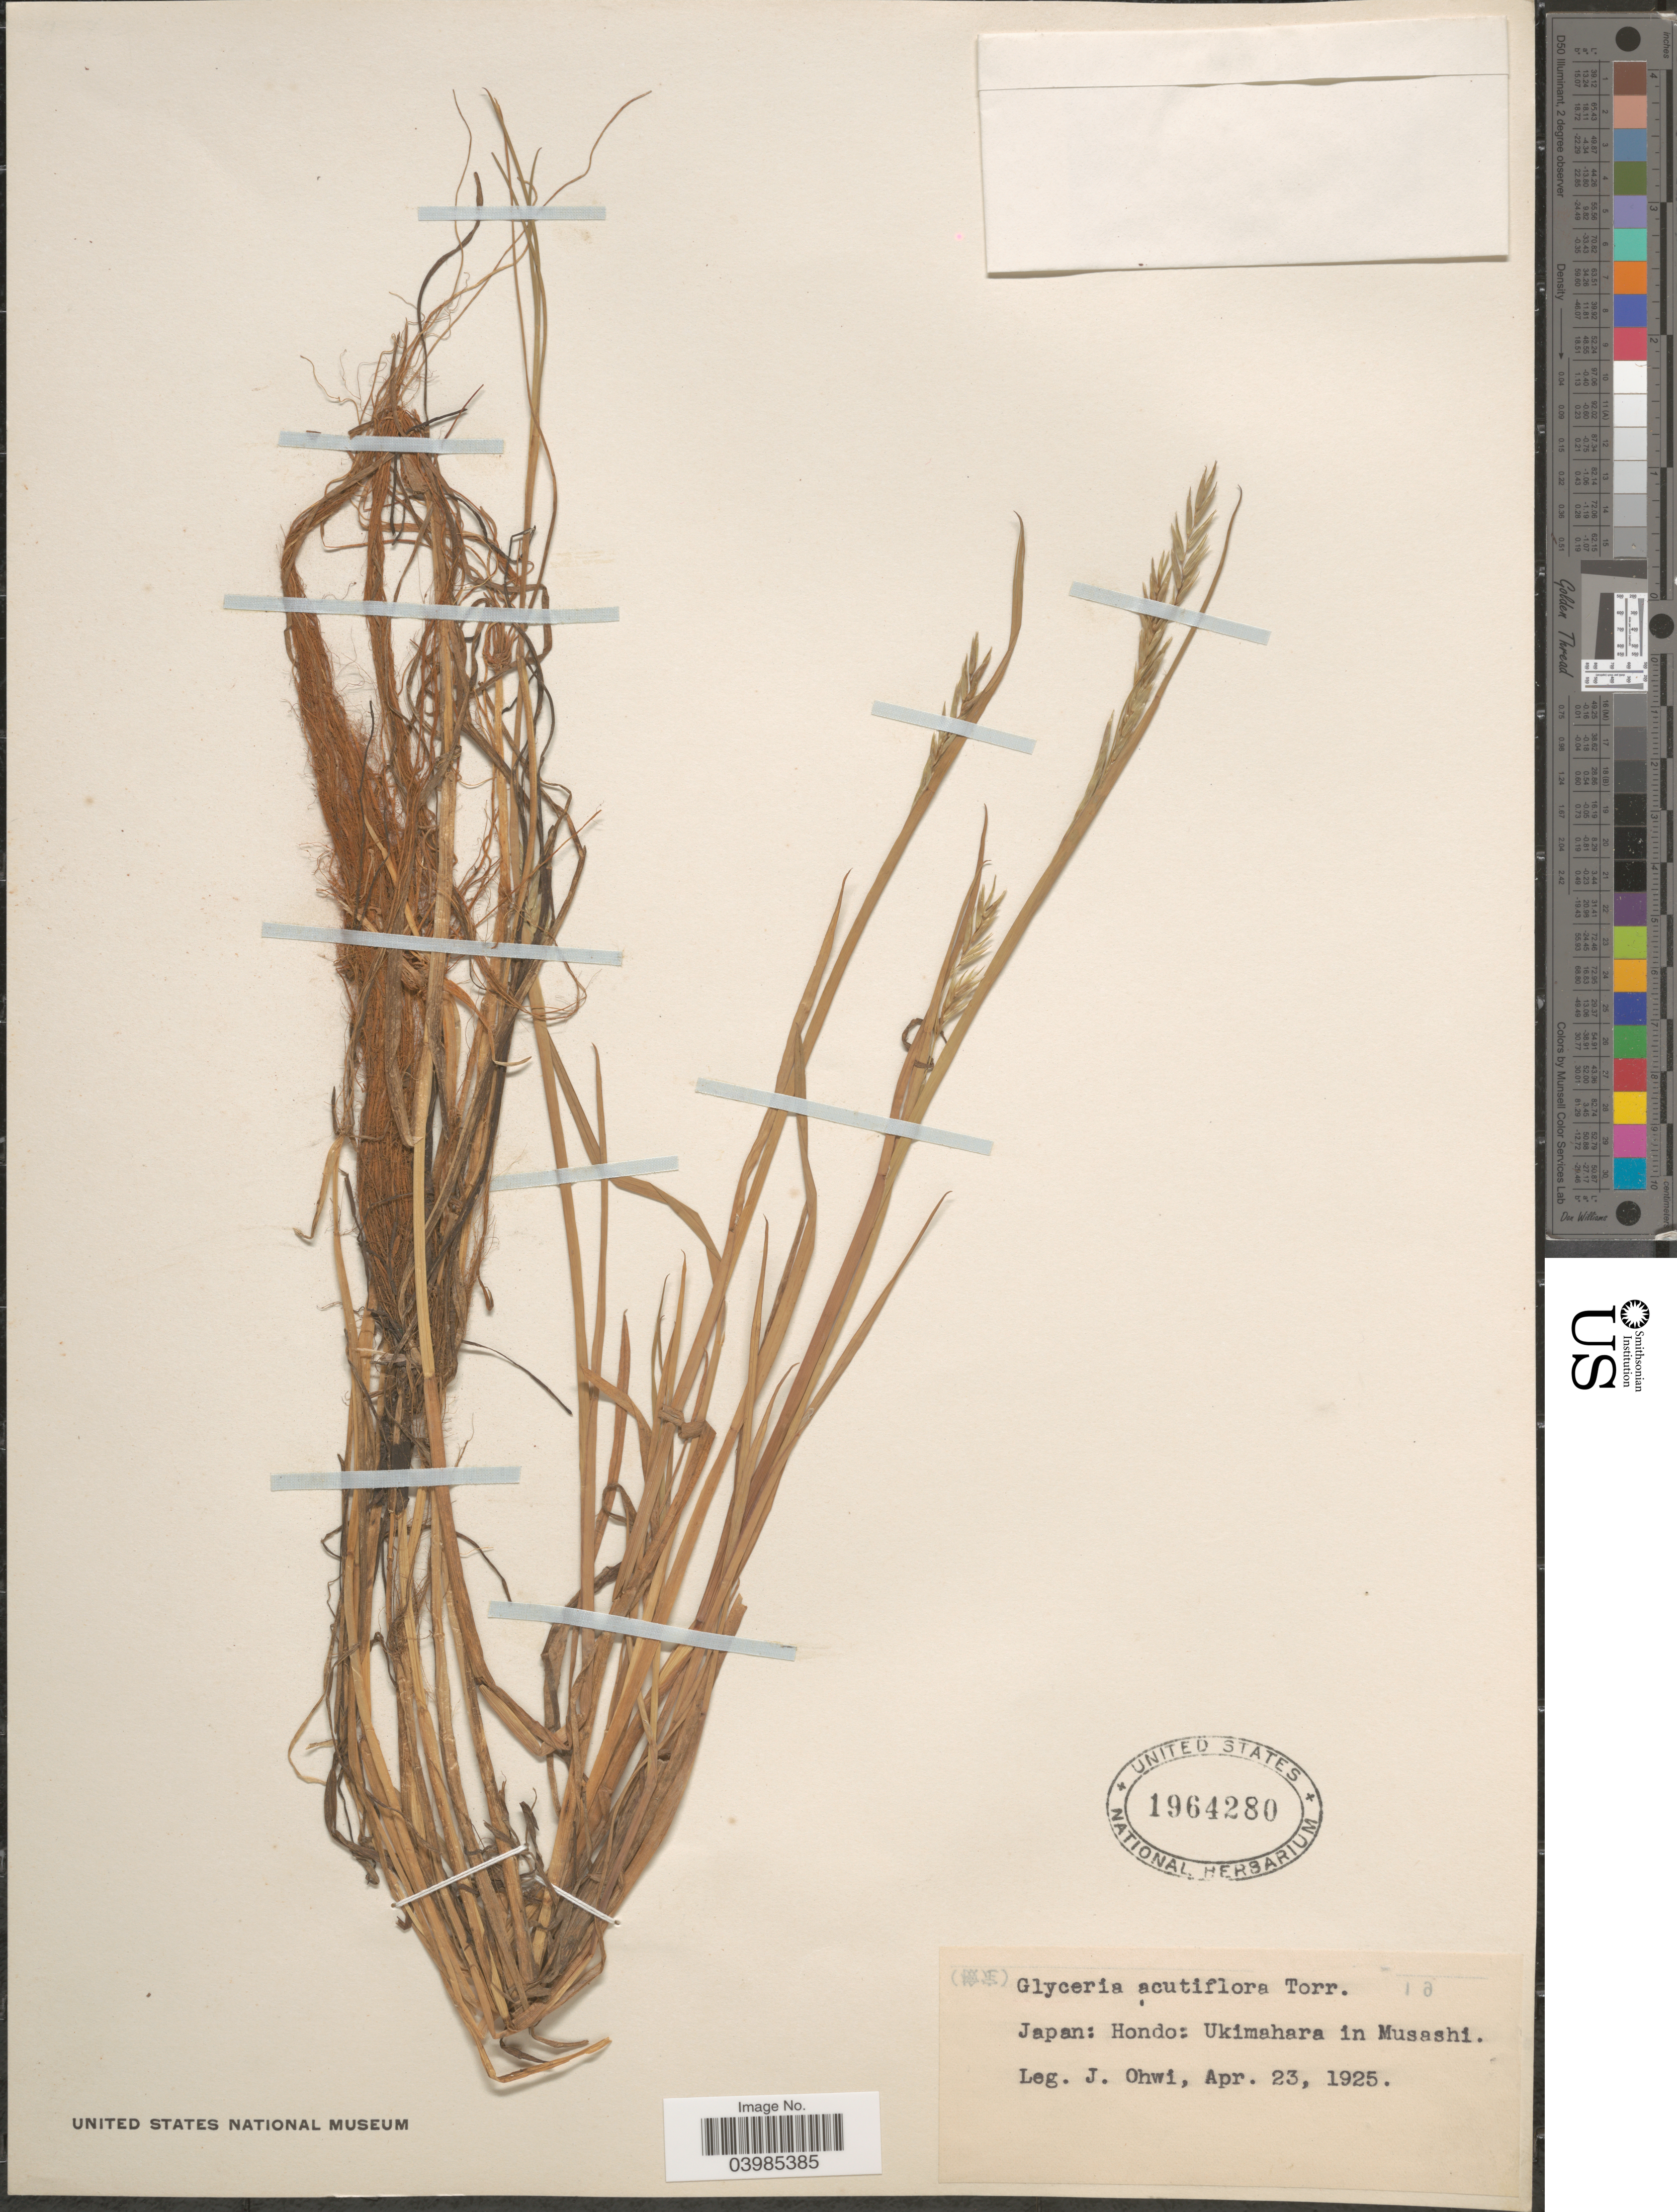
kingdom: Plantae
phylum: Tracheophyta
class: Liliopsida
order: Poales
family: Poaceae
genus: Glyceria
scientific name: Glyceria acutiflora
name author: Torr.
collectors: J. Ohwi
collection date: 1925-04-23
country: Japan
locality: Hondo: Ukimahara in Musashi.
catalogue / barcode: US 1964280